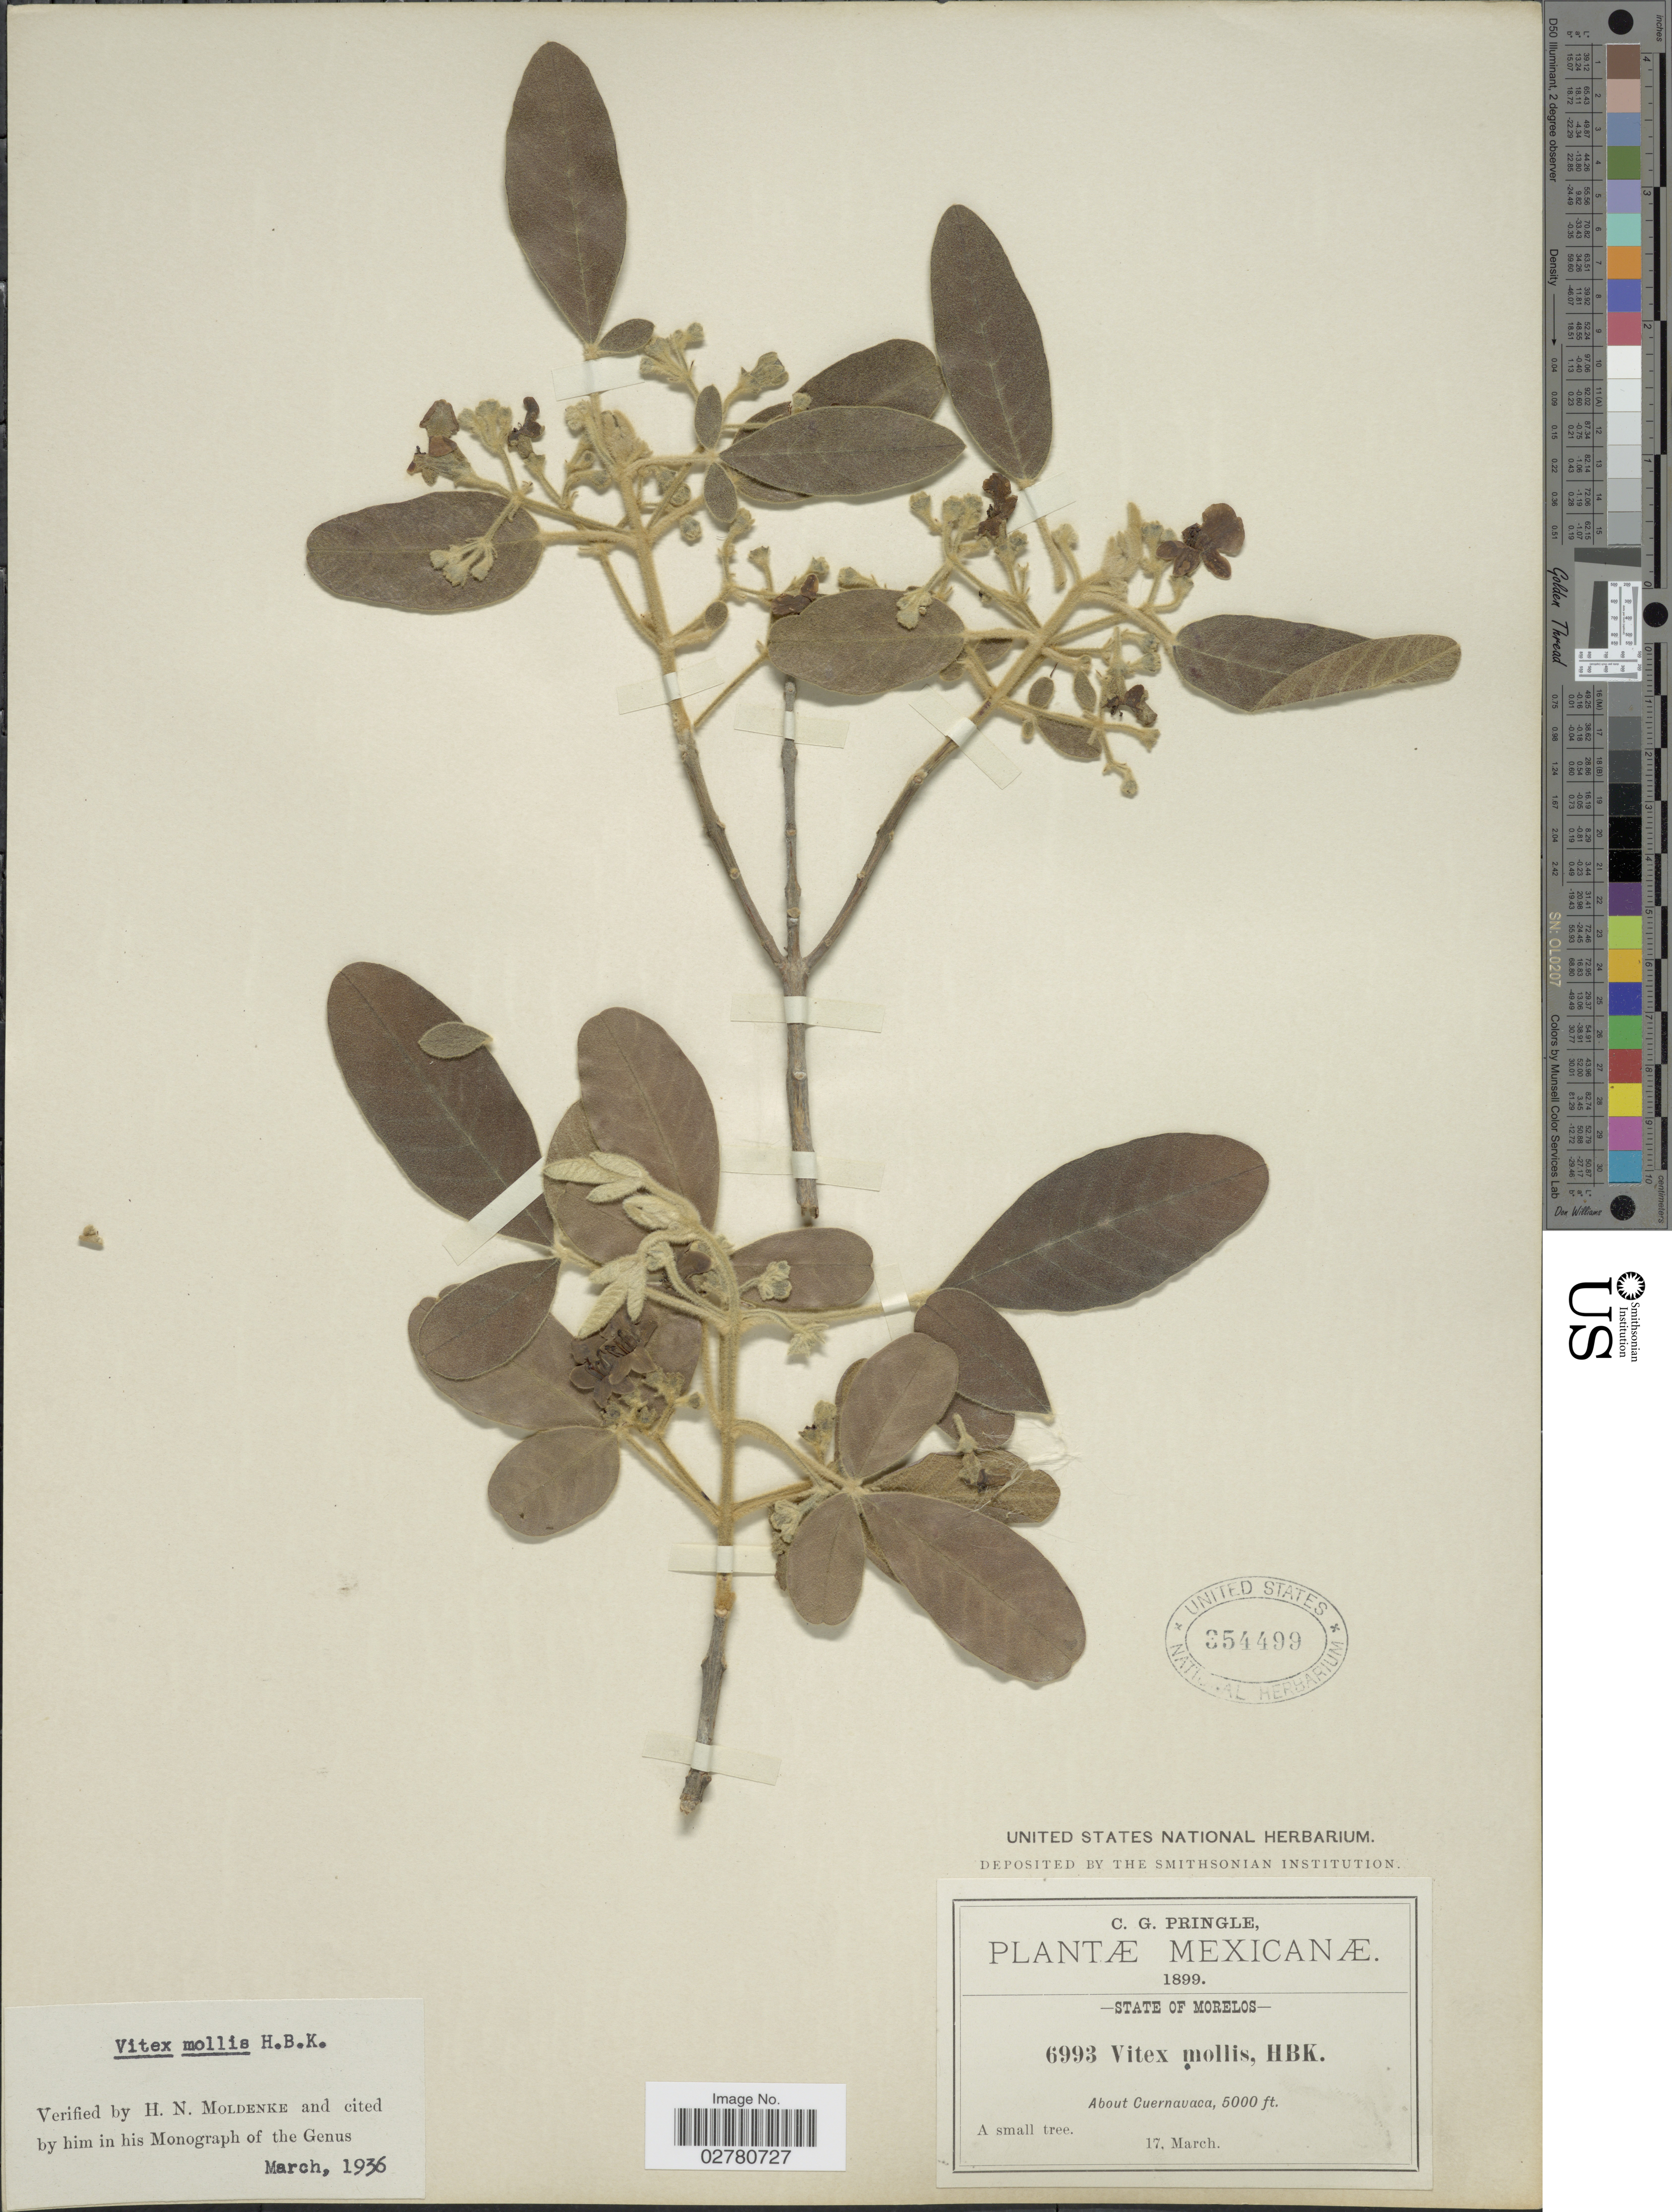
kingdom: Plantae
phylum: Tracheophyta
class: Magnoliopsida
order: Lamiales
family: Lamiaceae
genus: Vitex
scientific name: Vitex mollis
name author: Kunth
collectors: C. G. Pringle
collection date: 1899-03-17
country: Mexico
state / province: Morelos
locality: About Cuernavaca.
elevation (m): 1524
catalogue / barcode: US 354499